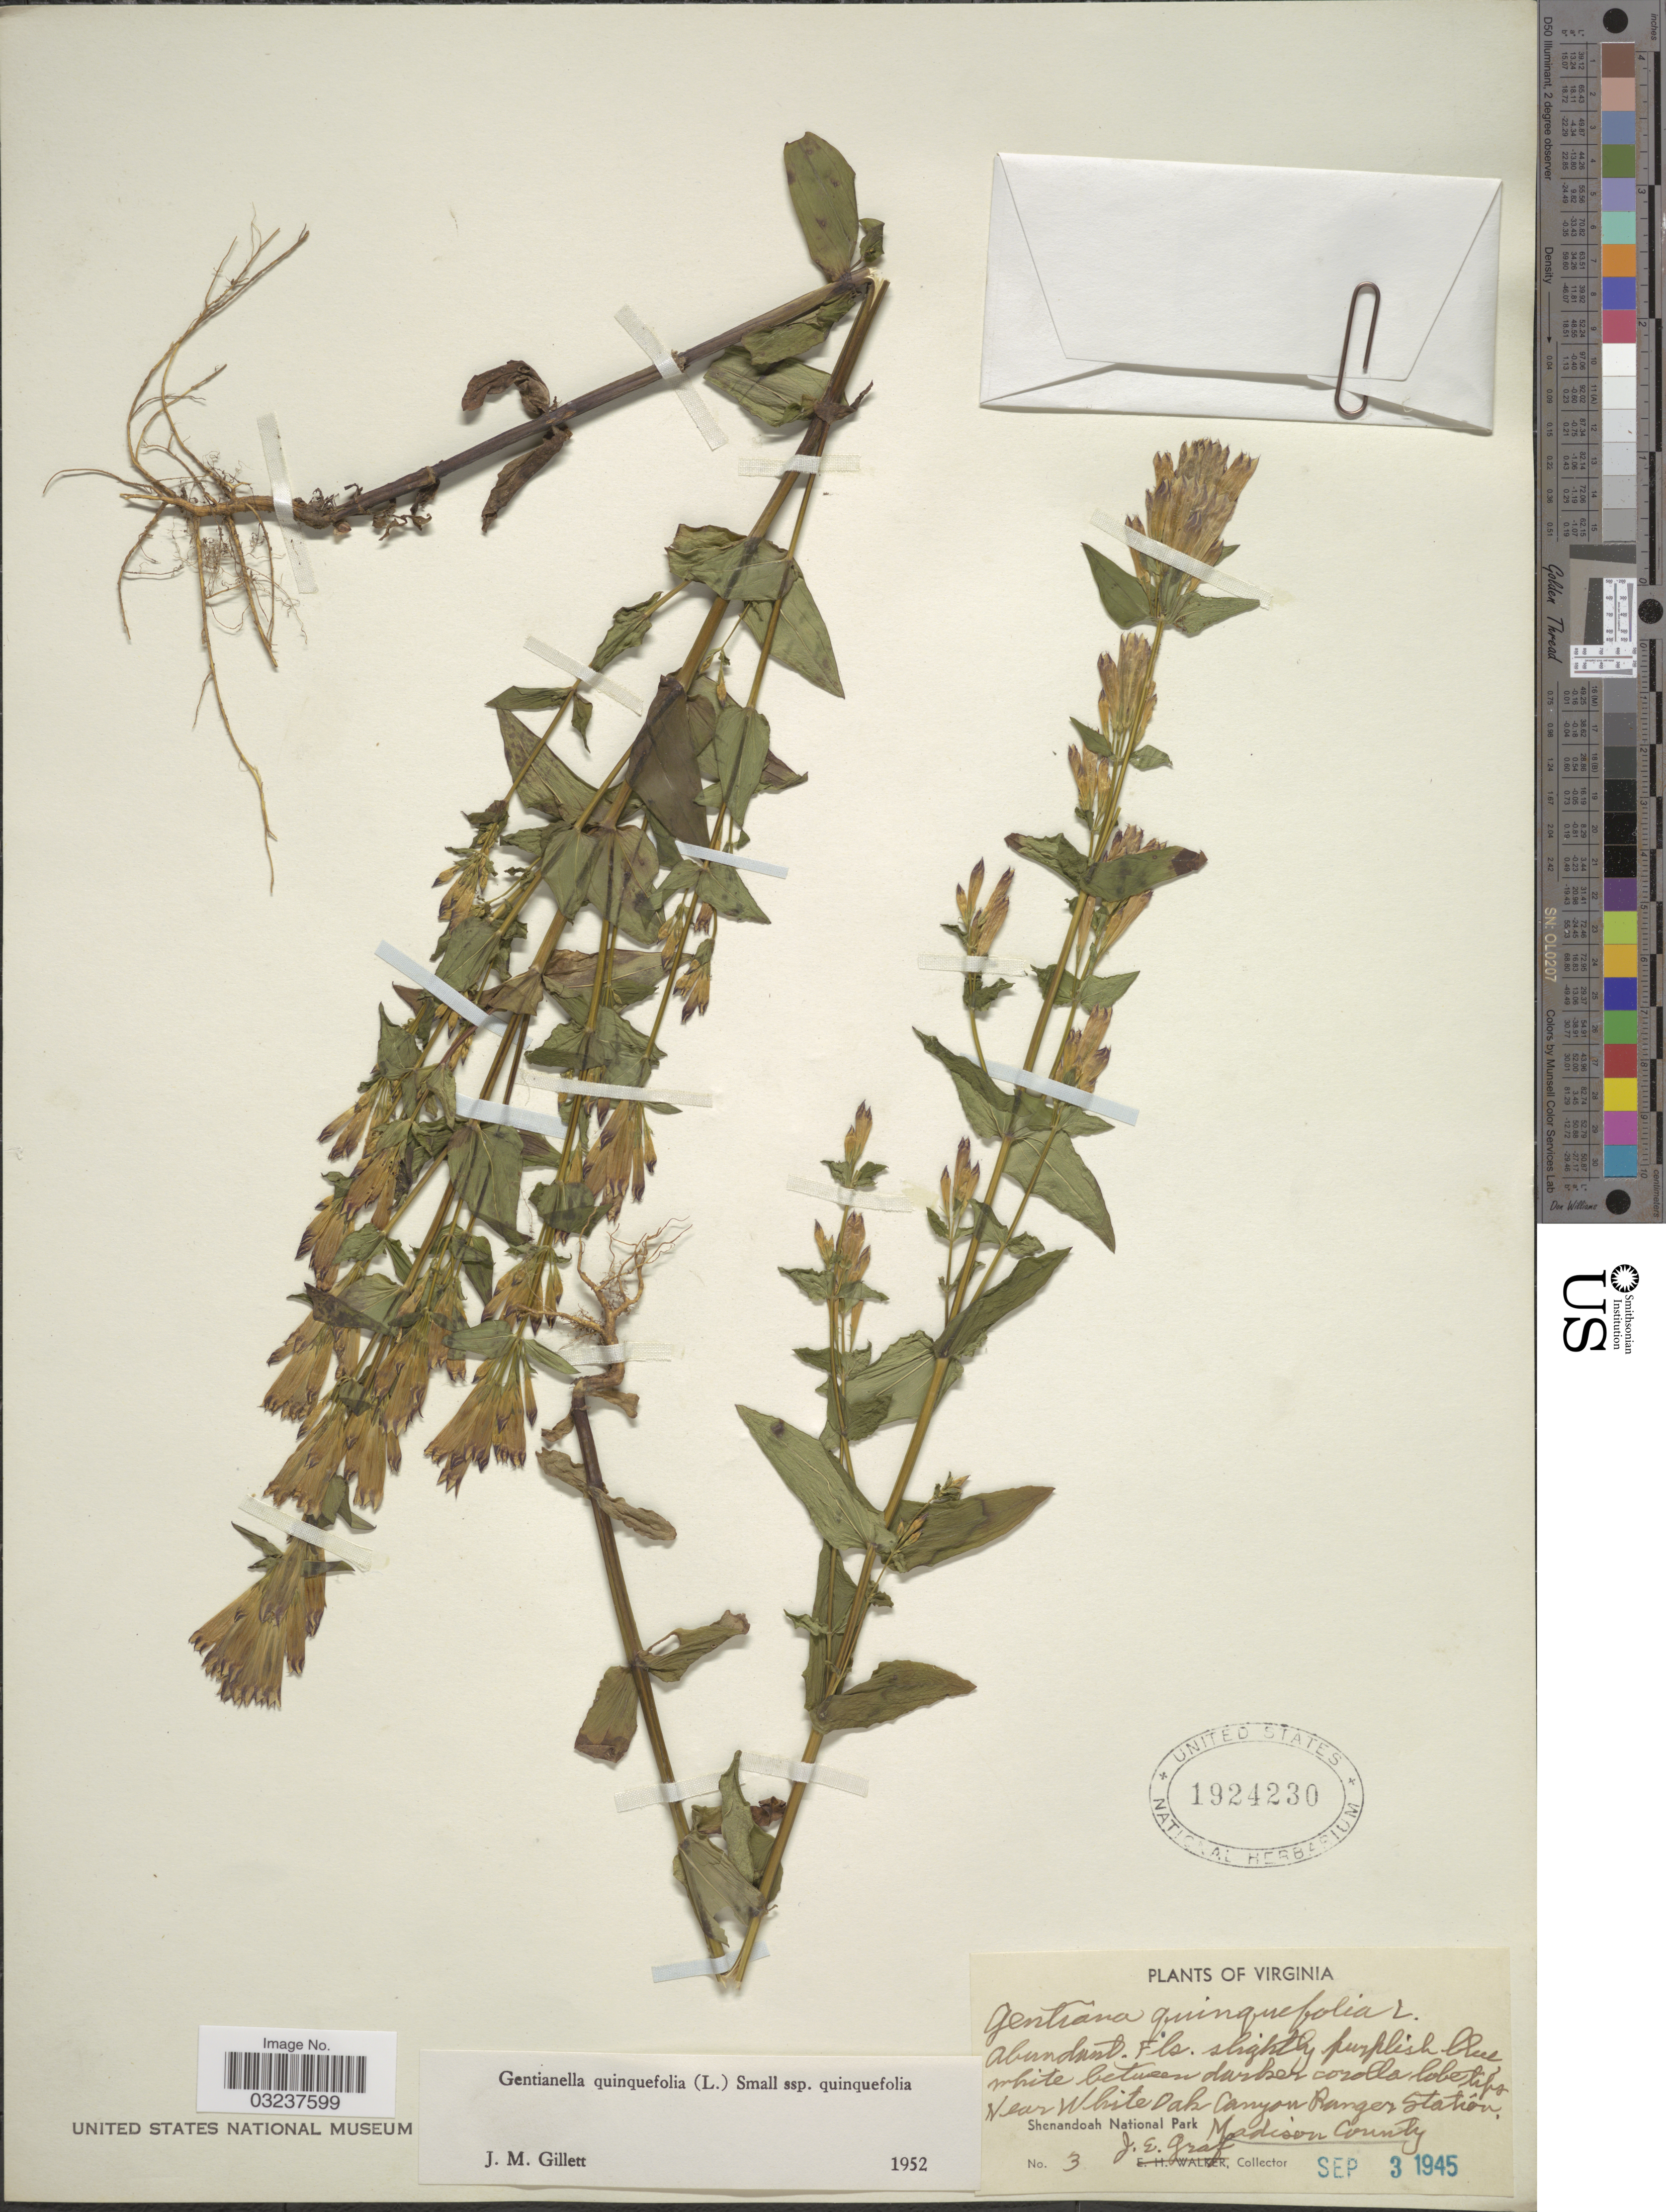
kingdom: Plantae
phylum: Tracheophyta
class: Magnoliopsida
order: Gentianales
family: Gentianaceae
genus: Gentianella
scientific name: Gentianella quinquefolia subsp. quinquefolia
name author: (L.) Small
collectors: J. Graf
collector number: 3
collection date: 1945-09-03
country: United States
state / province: Virginia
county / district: Madison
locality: Near White Oak Canyon Ranger Station, Shenandoah National Park, Madison County.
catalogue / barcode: US 1924230